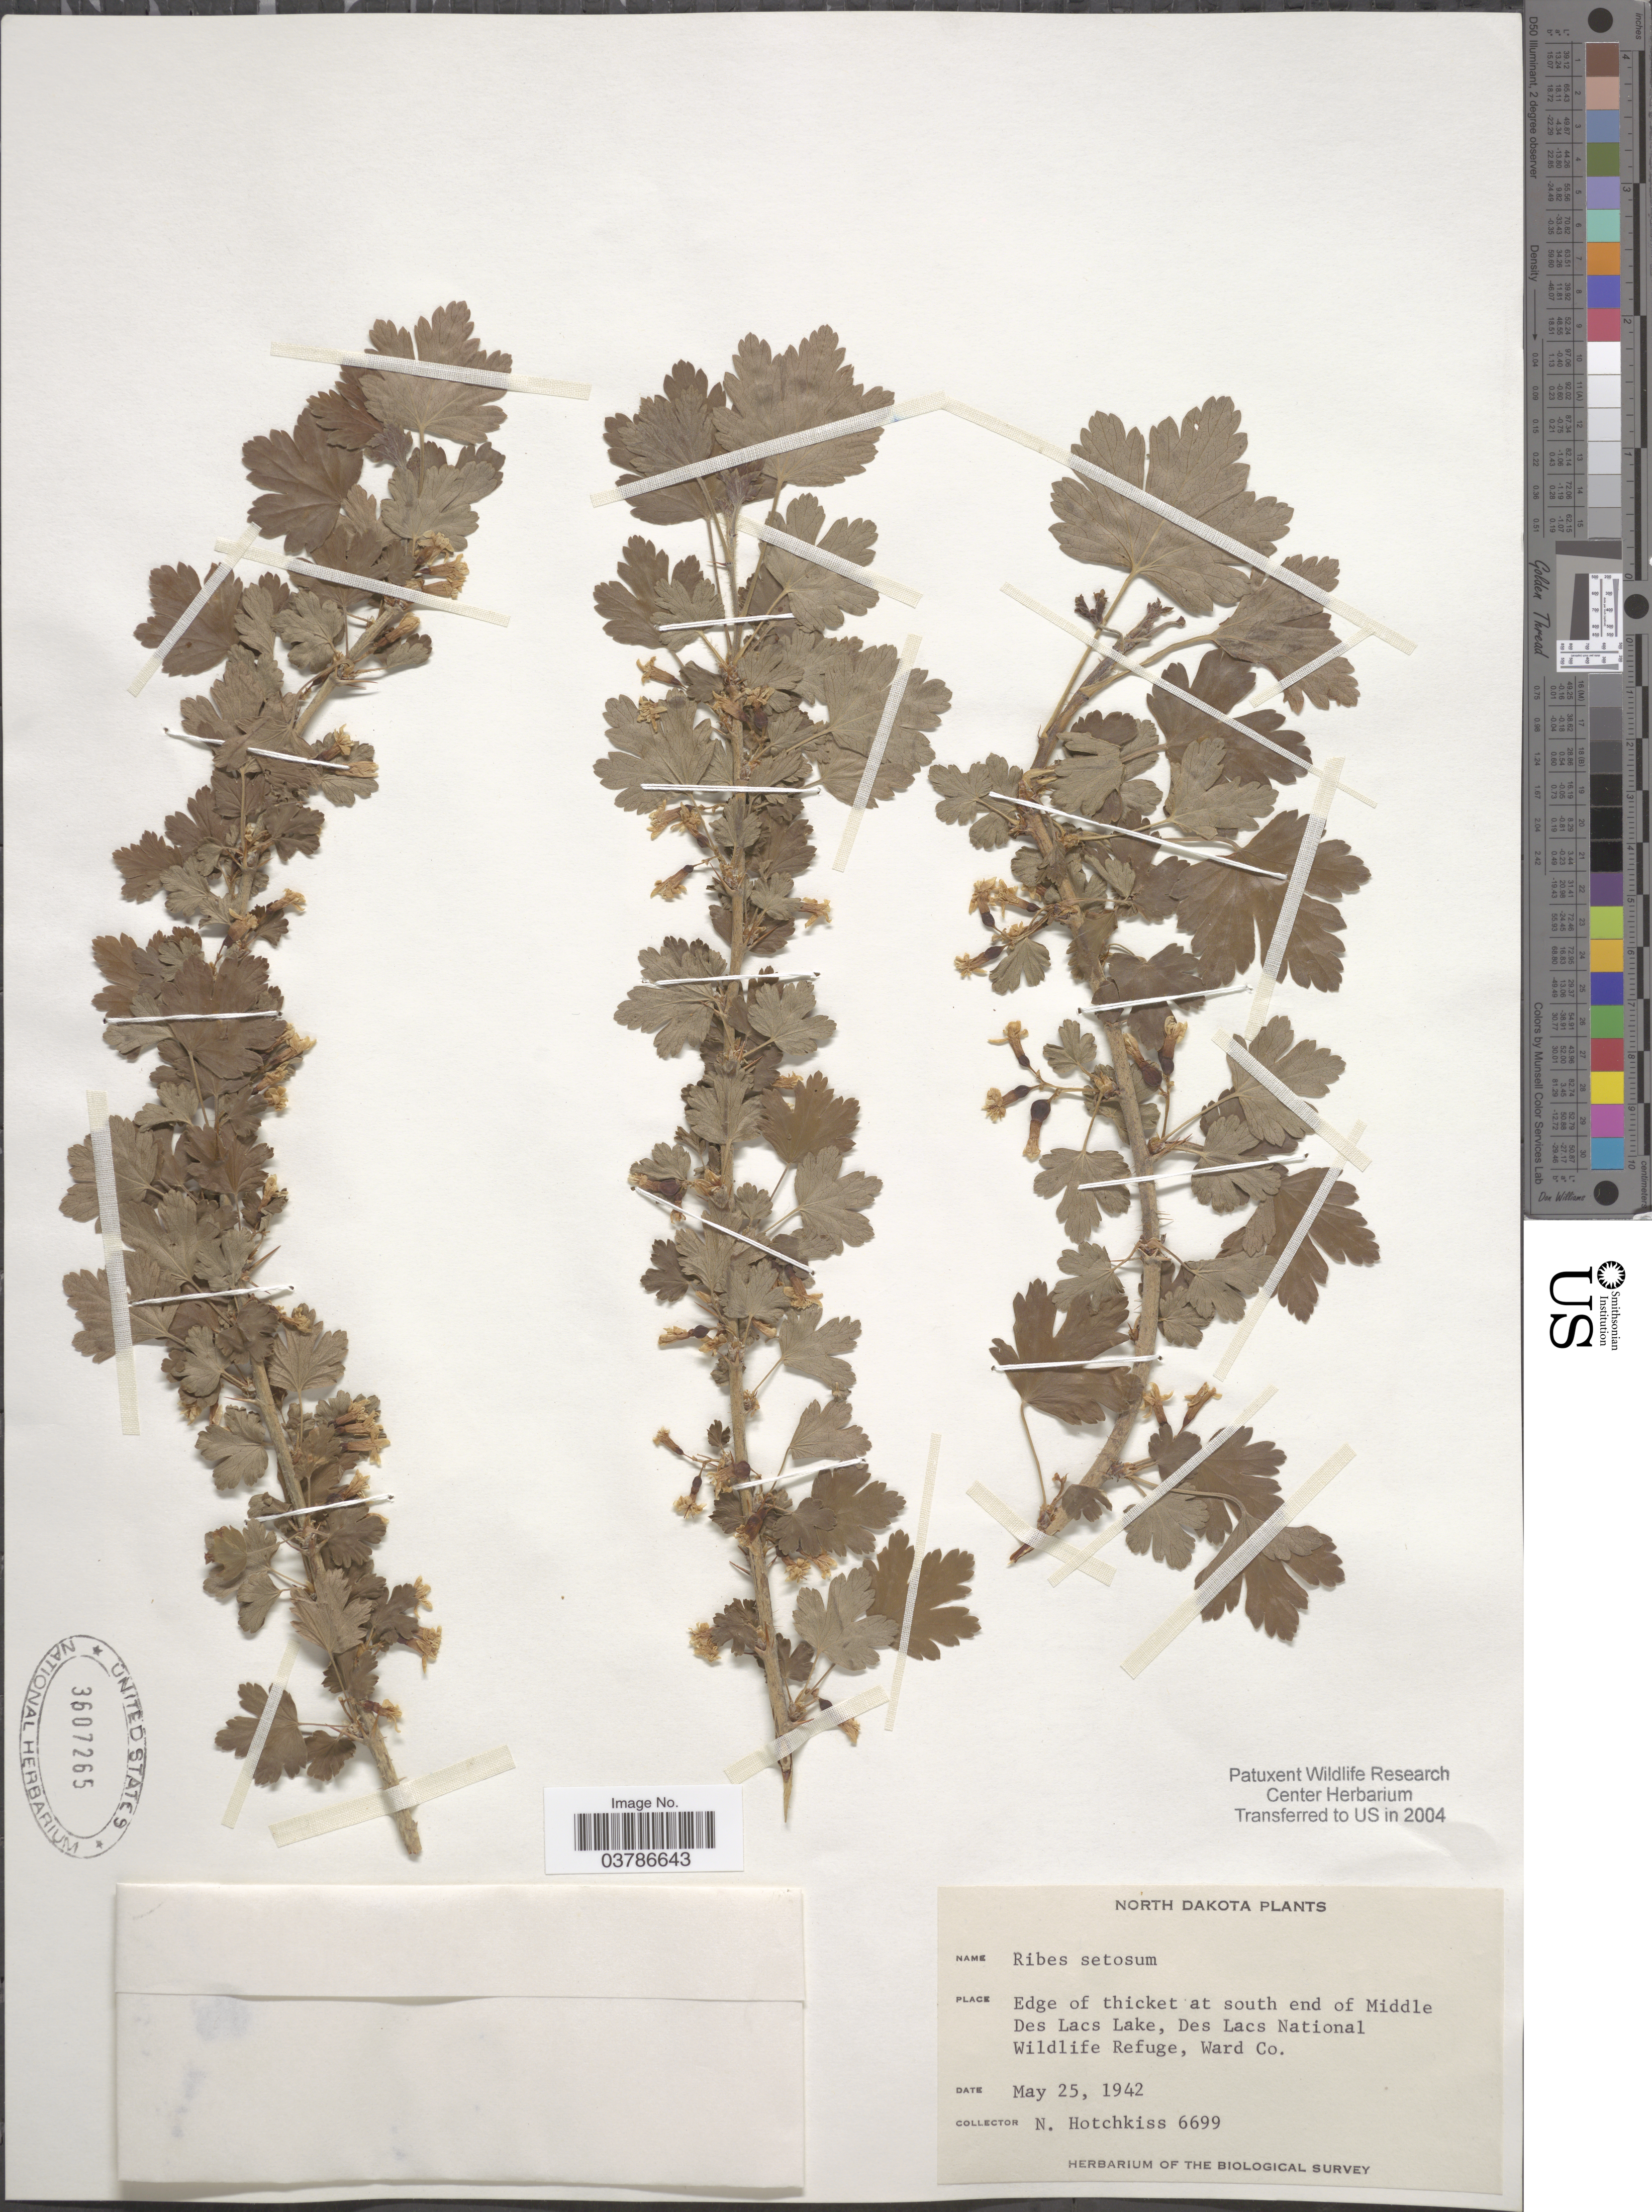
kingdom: Plantae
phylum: Tracheophyta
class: Magnoliopsida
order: Saxifragales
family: Grossulariaceae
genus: Ribes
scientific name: Ribes oxyacanthoides var. setosum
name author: (Lindl.) Dorn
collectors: N. Hotchkiss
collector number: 6699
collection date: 1942-05-25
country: United States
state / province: North Dakota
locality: Edge of thicket at south end of Middle Des Lacs Lake, Des Lacs National Wildlife Refuge, Ward Co.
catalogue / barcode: US 3607265